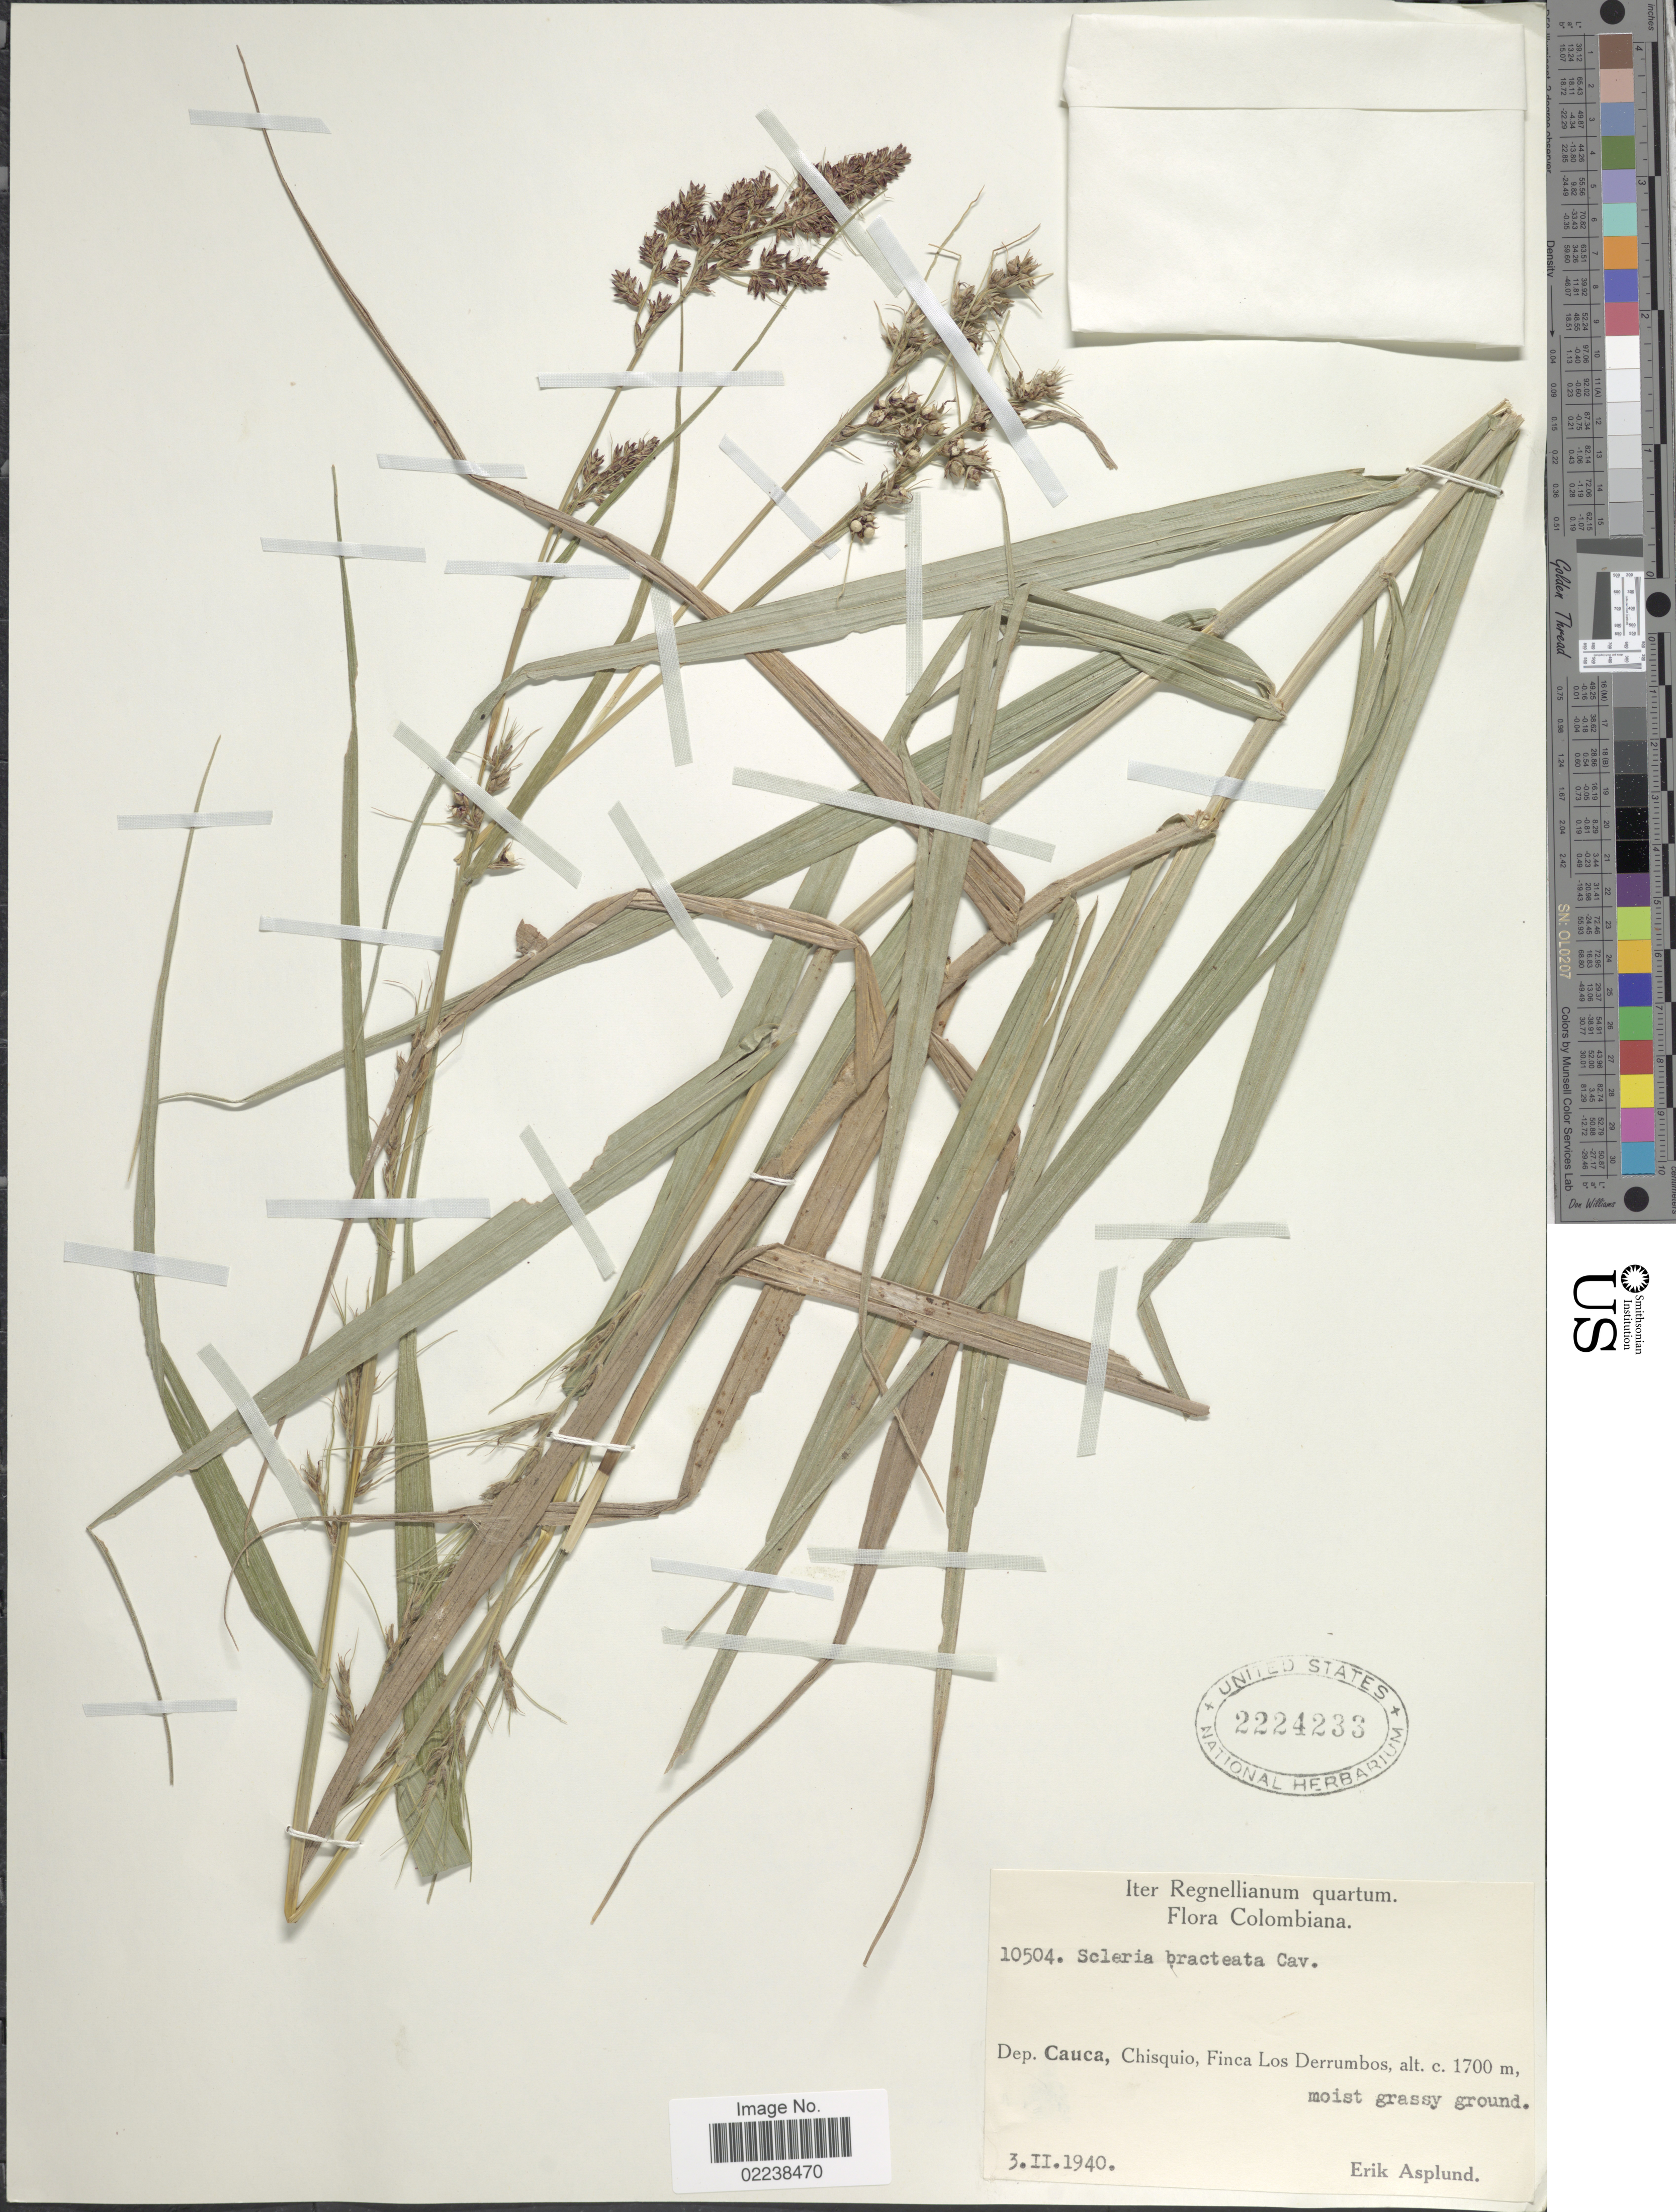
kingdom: Plantae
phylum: Tracheophyta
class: Liliopsida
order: Poales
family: Cyperaceae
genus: Scleria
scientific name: Scleria bracteata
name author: Cav.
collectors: E. Asplund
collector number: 10504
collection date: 1940-02-03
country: Colombia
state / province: Cauca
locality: Dep. Cauca, Chisquio, Finca Los Derrumbos.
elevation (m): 1700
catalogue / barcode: US 2224233